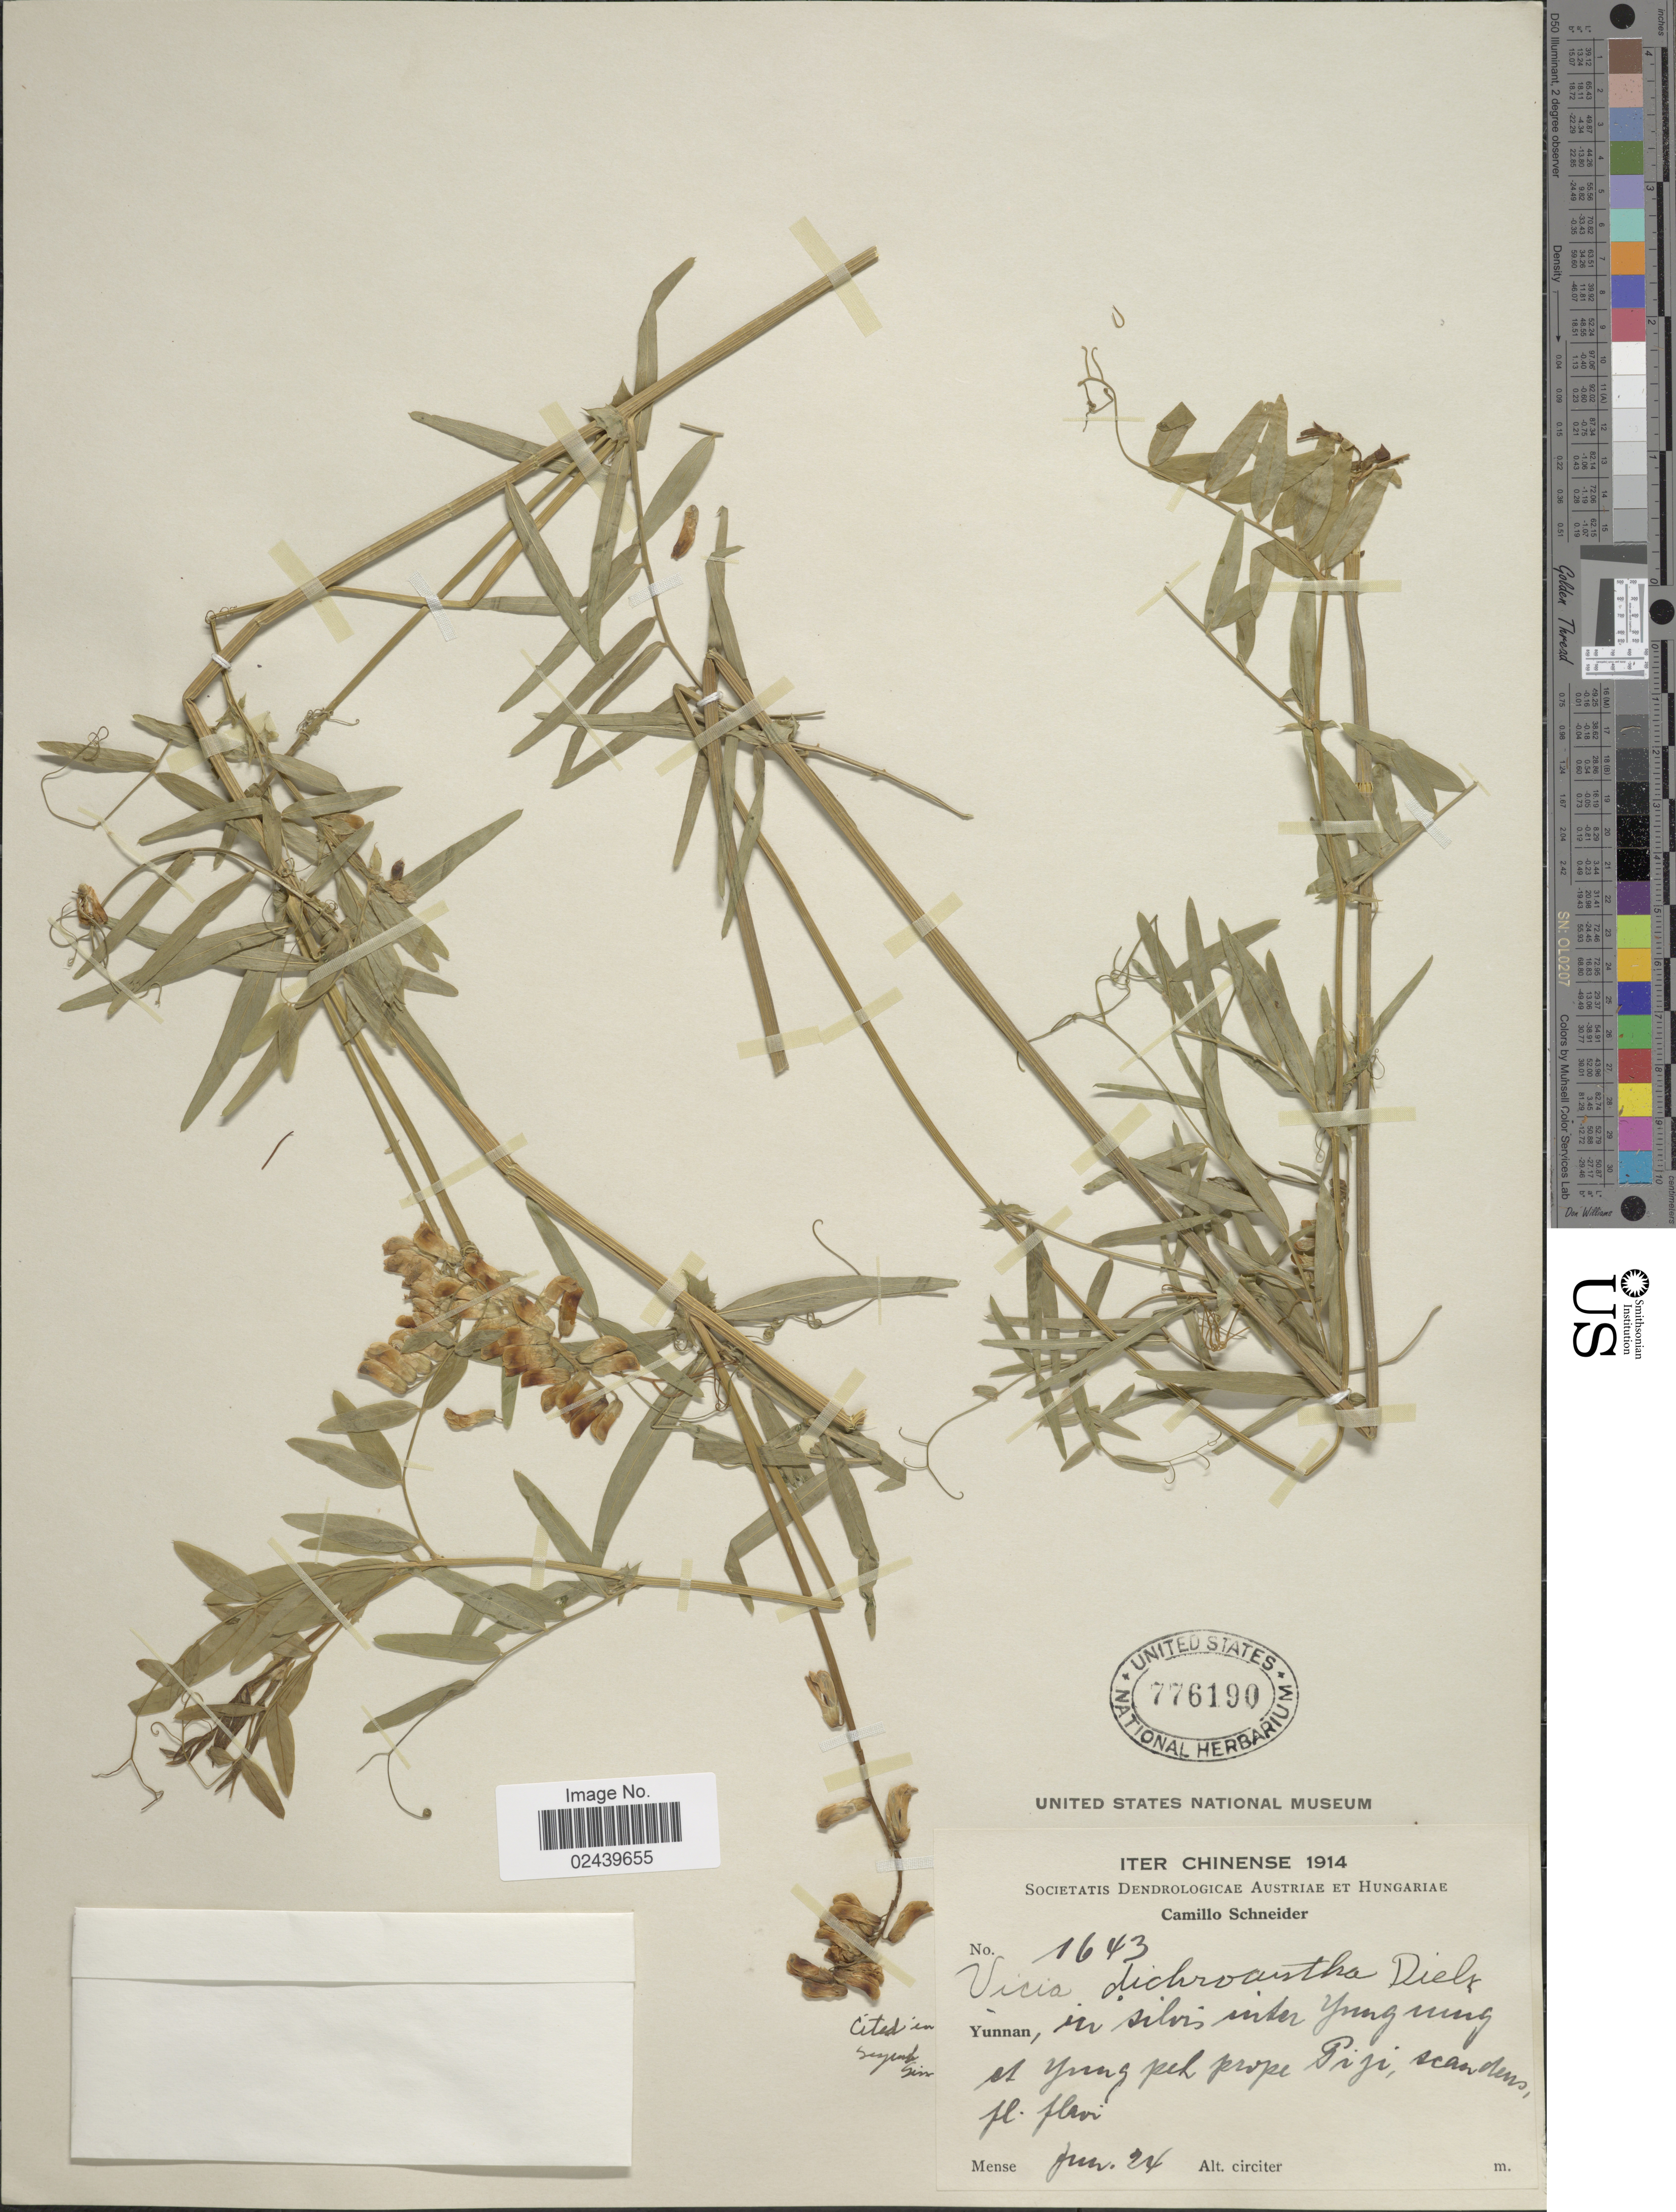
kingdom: Plantae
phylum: Tracheophyta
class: Magnoliopsida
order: Fabales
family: Fabaceae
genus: Vicia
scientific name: Vicia dichroantha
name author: Diels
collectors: C. K. Schneider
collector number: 1643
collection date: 1914-06-24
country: China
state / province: Yunnan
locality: Inter Yung ming et Yung peh prope Piji [interpreted]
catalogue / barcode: US 776190